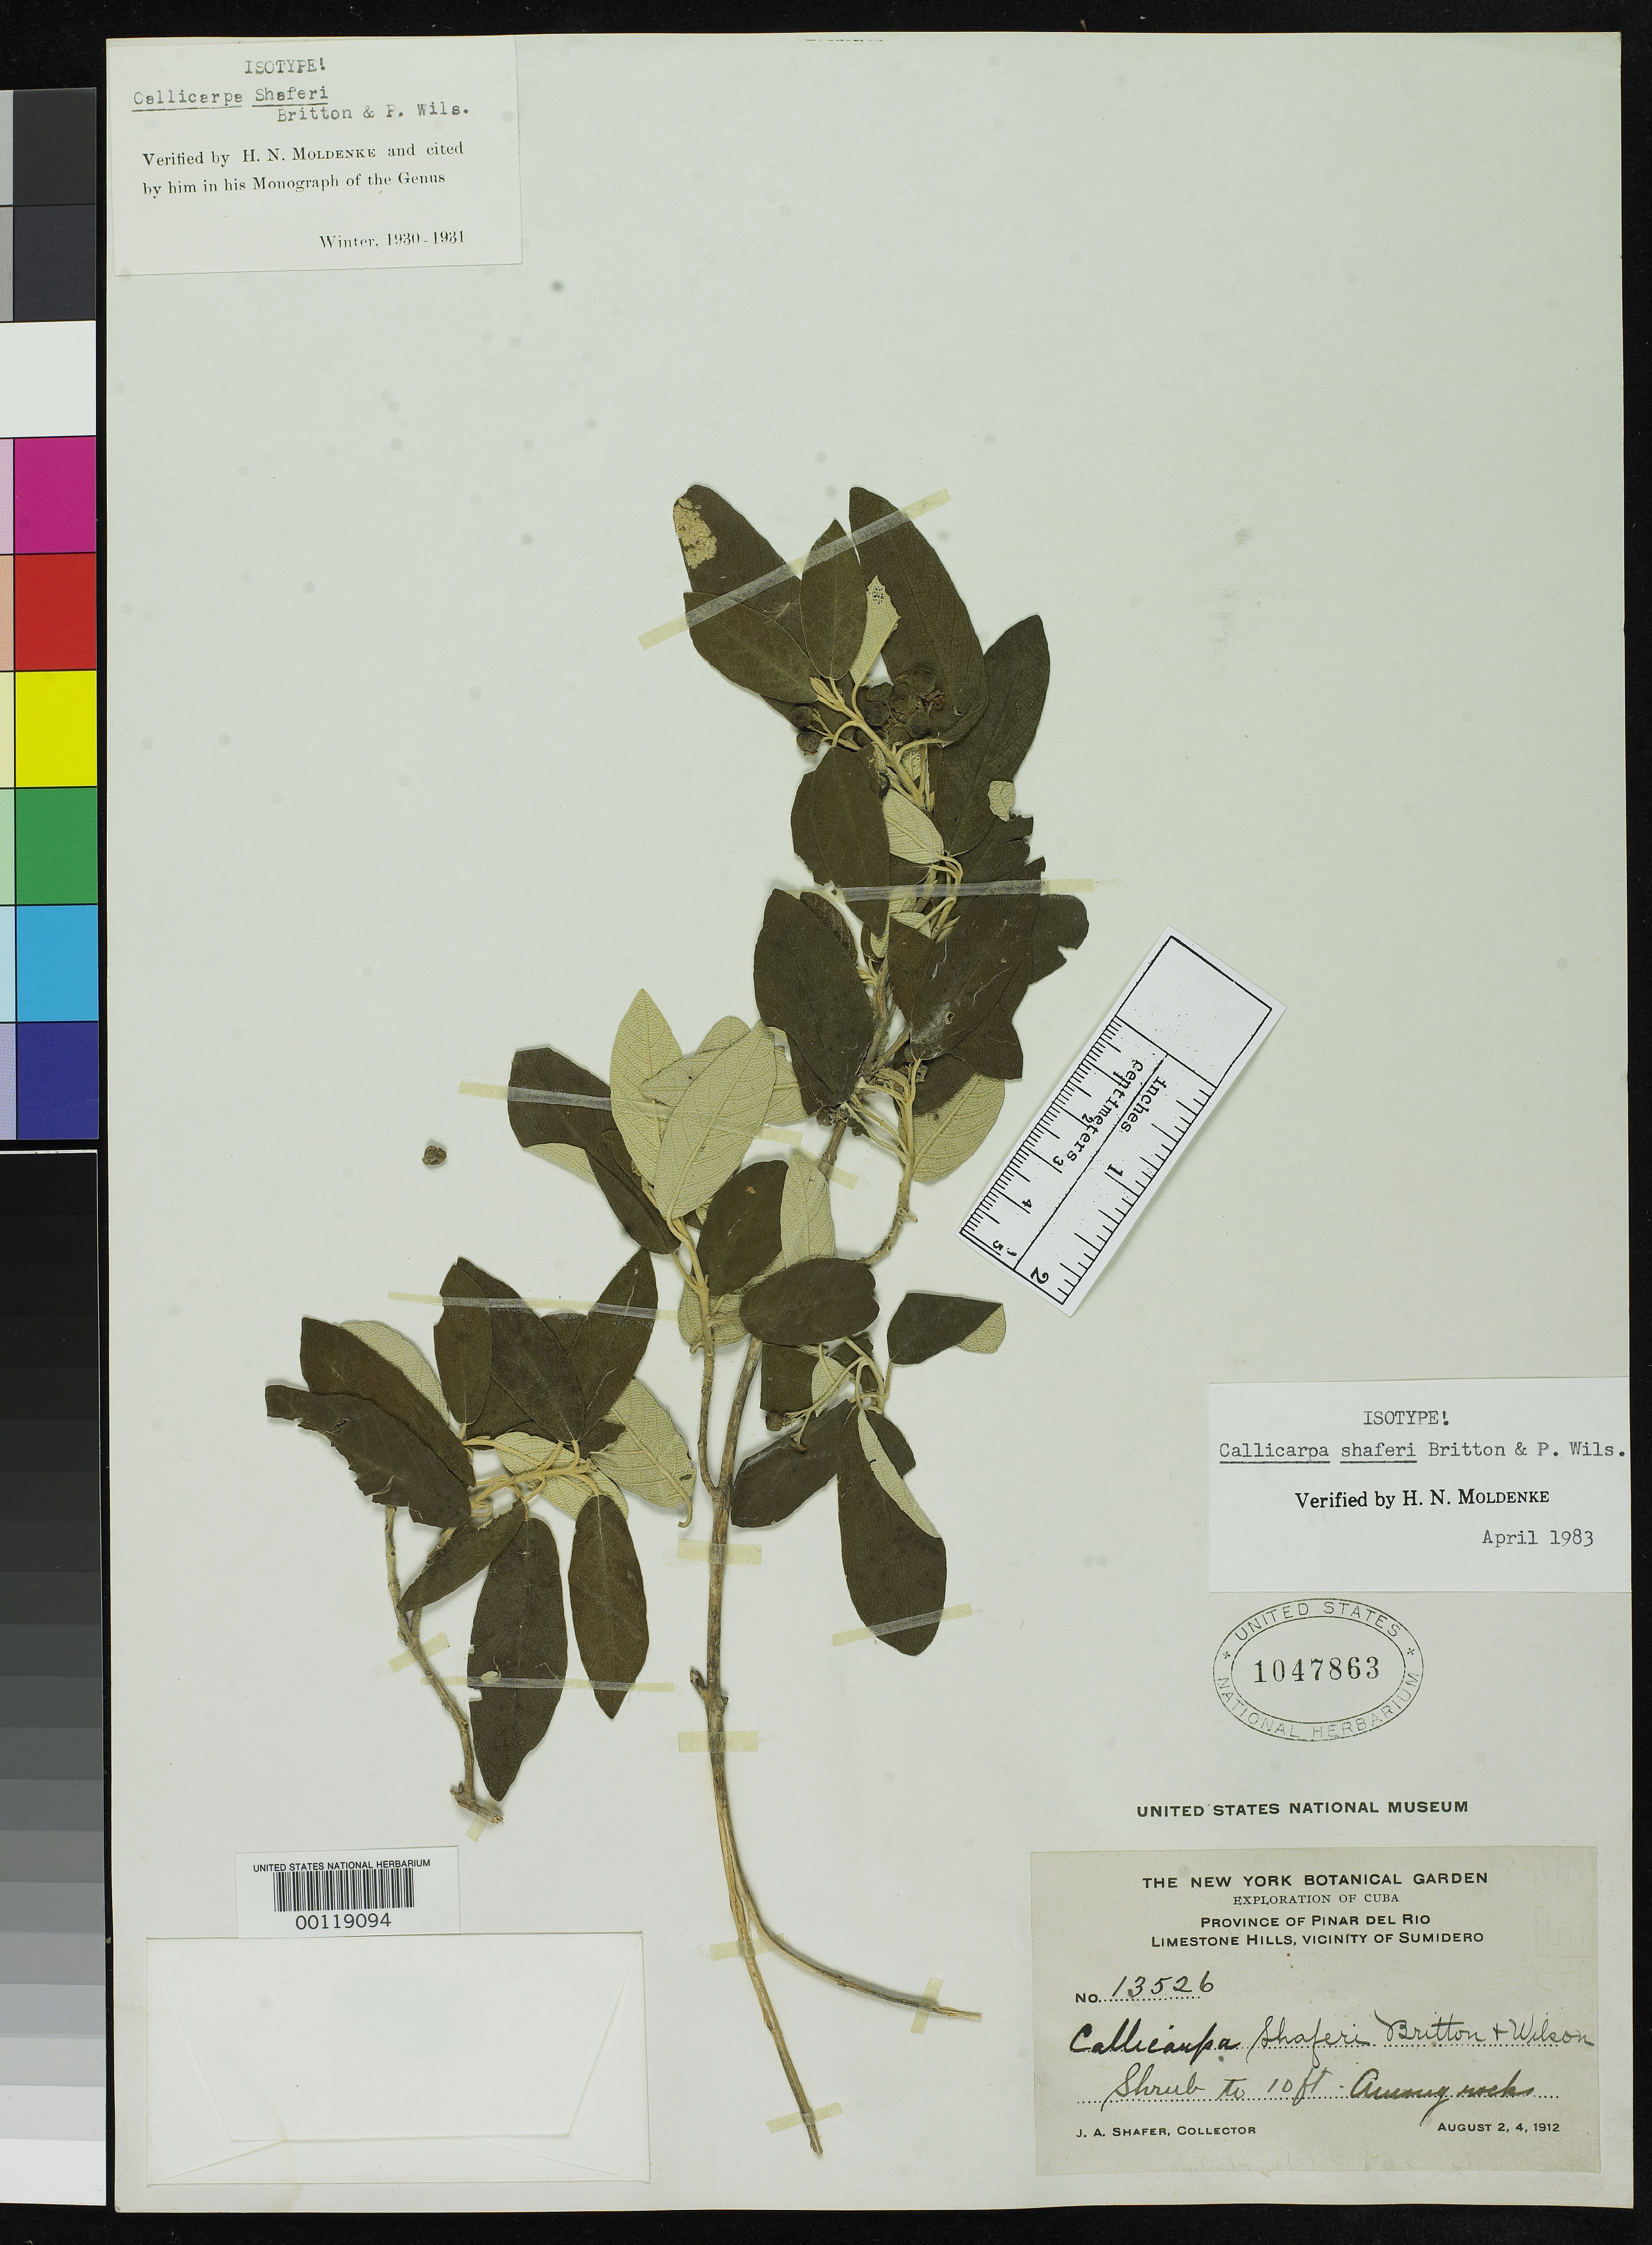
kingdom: Plantae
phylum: Tracheophyta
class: Magnoliopsida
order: Lamiales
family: Lamiaceae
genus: Callicarpa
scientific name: Callicarpa shaferi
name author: Britton & P. Wilson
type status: Isotype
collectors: J. A. Shafer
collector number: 13526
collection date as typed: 02 Aug 1912 and 04 Aug 1912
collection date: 1912-08-02,1912-08-04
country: Cuba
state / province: Pinar del Río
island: Greater Antilles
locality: Vicinity of Sumidero, limestone hills.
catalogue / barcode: US 1047863